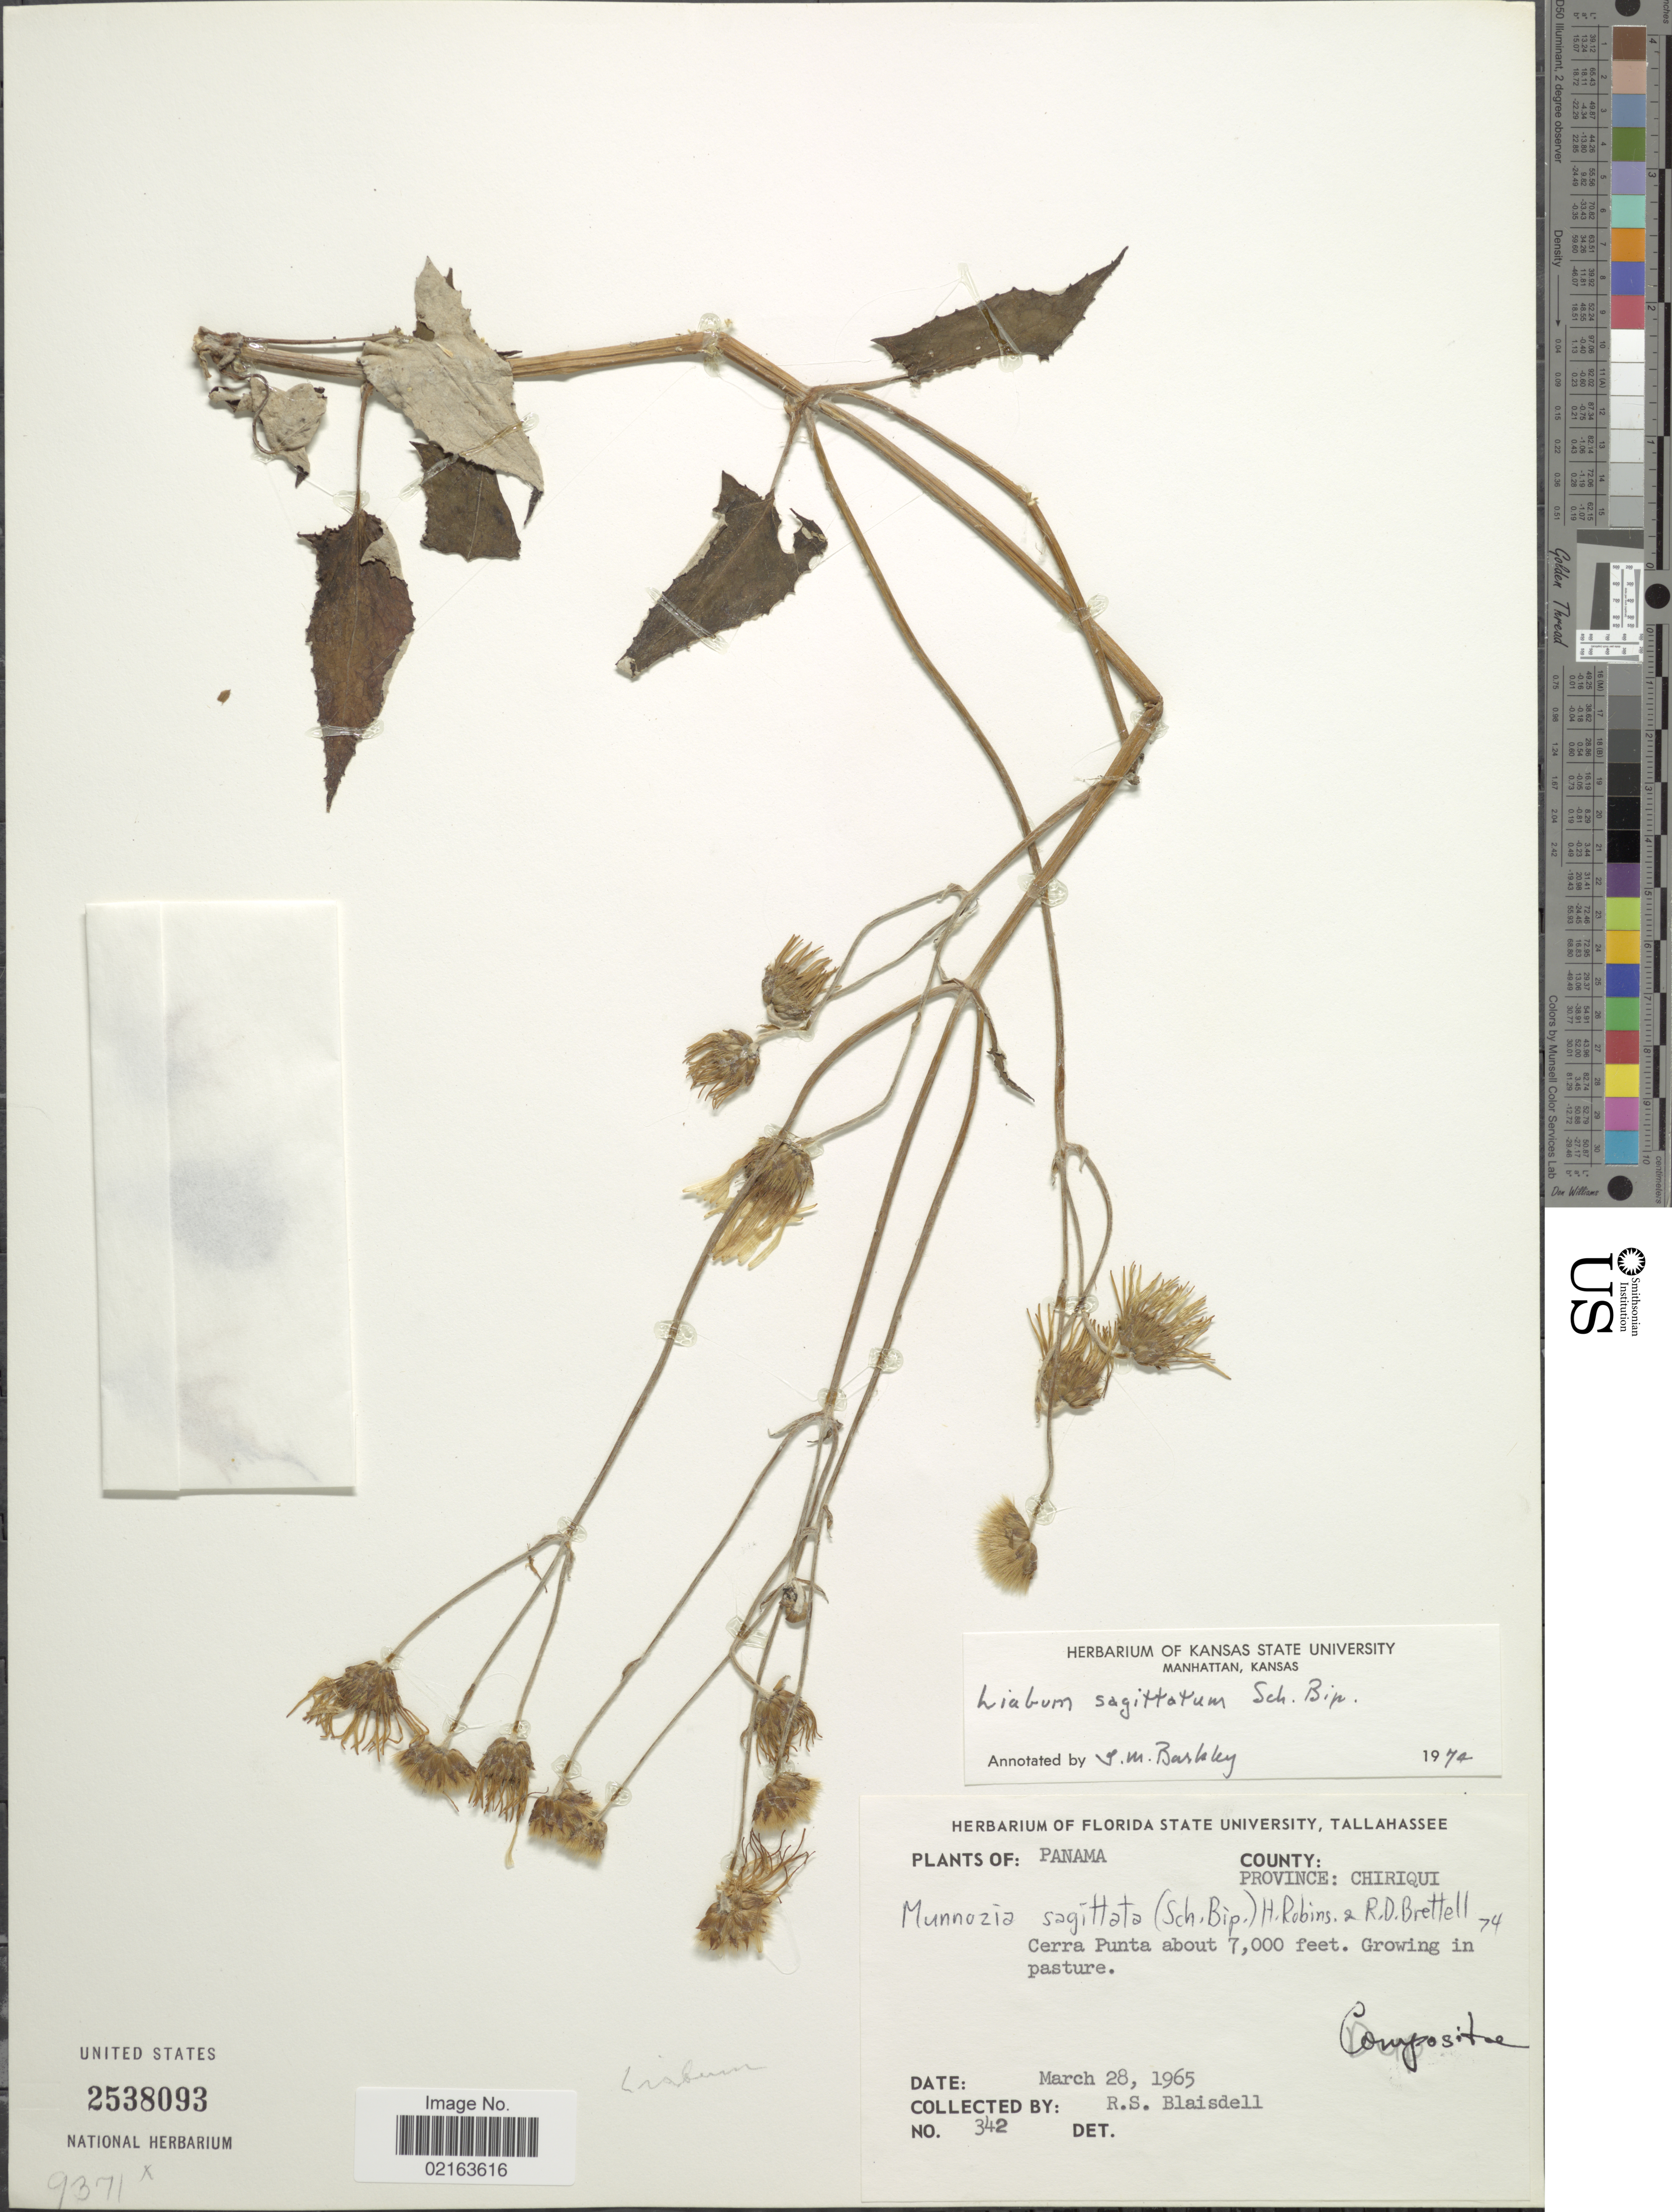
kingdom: Plantae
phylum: Tracheophyta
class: Magnoliopsida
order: Asterales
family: Asteraceae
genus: Munnozia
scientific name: Munnozia senecionidis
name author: Benth.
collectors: R. S. Blaisdell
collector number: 342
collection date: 1965-03-28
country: Panama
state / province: Chiriqui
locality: Province: Chiriquí. Cerro Punta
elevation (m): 2134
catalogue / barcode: US 2538093